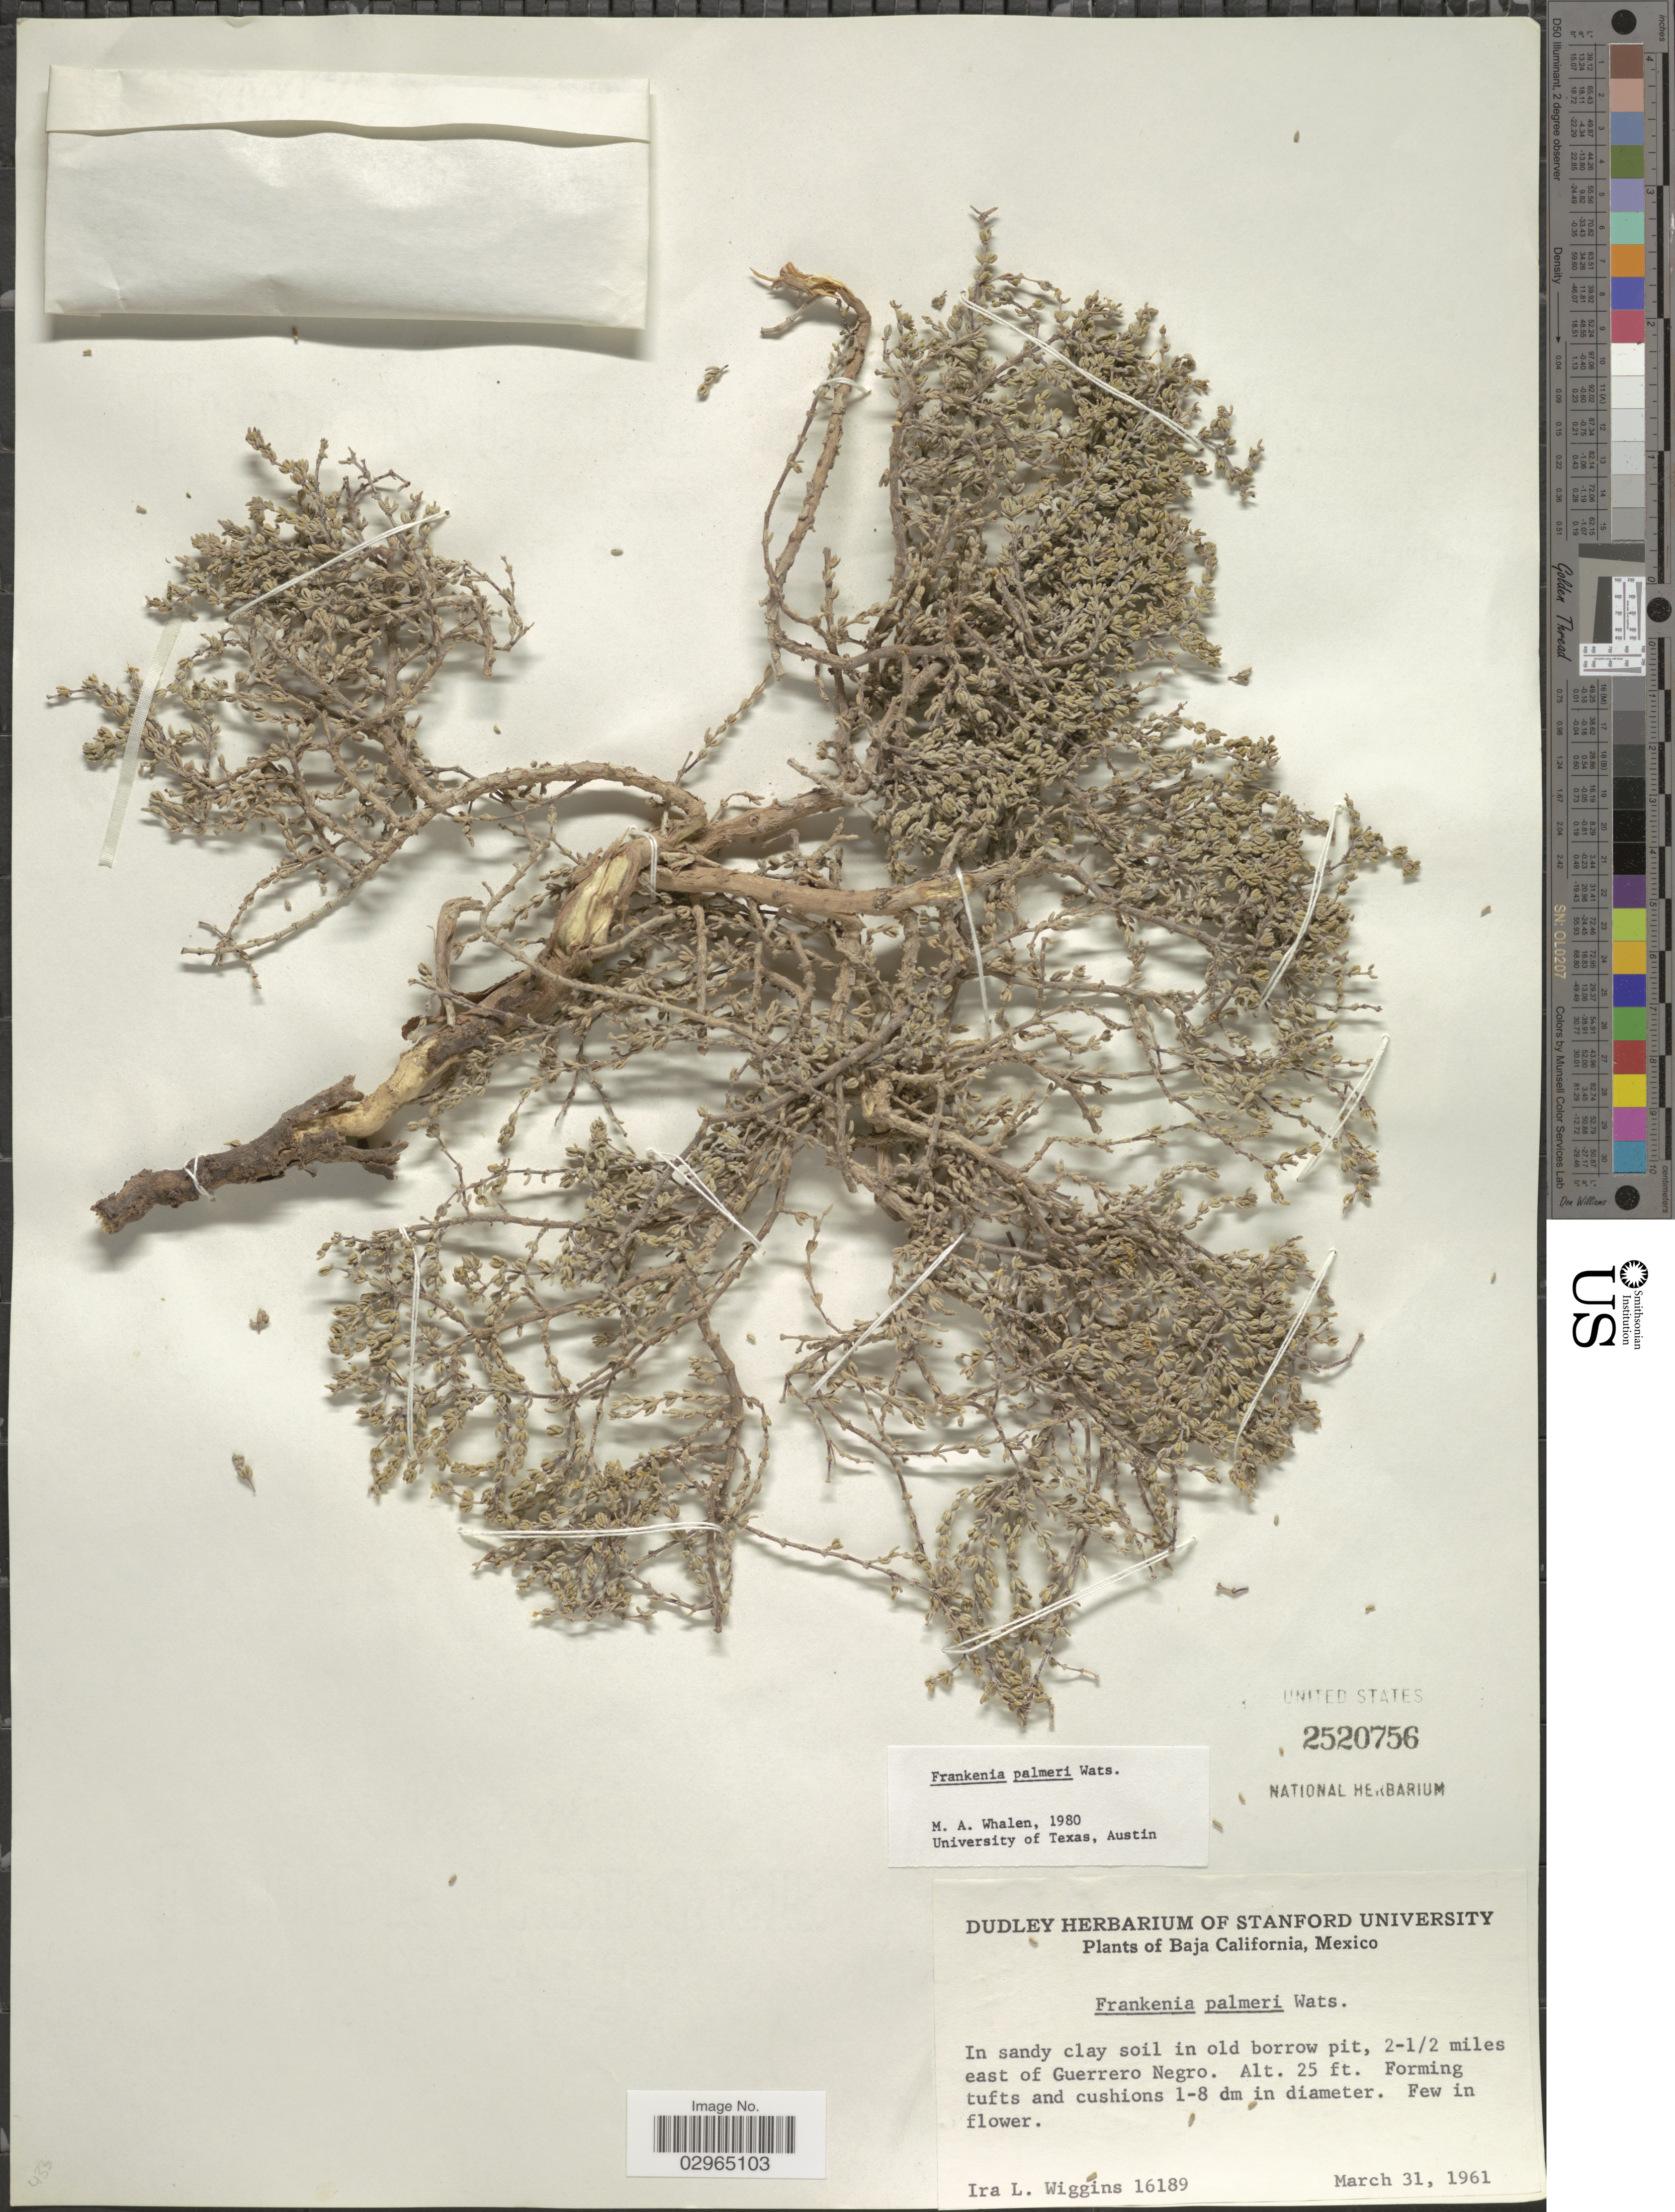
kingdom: Plantae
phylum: Tracheophyta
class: Magnoliopsida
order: Caryophyllales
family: Frankeniaceae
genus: Frankenia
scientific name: Frankenia palmeri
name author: S. Watson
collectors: I. L. Wiggins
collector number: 16189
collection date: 1961-03-31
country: Mexico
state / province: Baja California Sur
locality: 2-1/2 miles east of Guerrero Negro.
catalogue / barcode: US 2520756